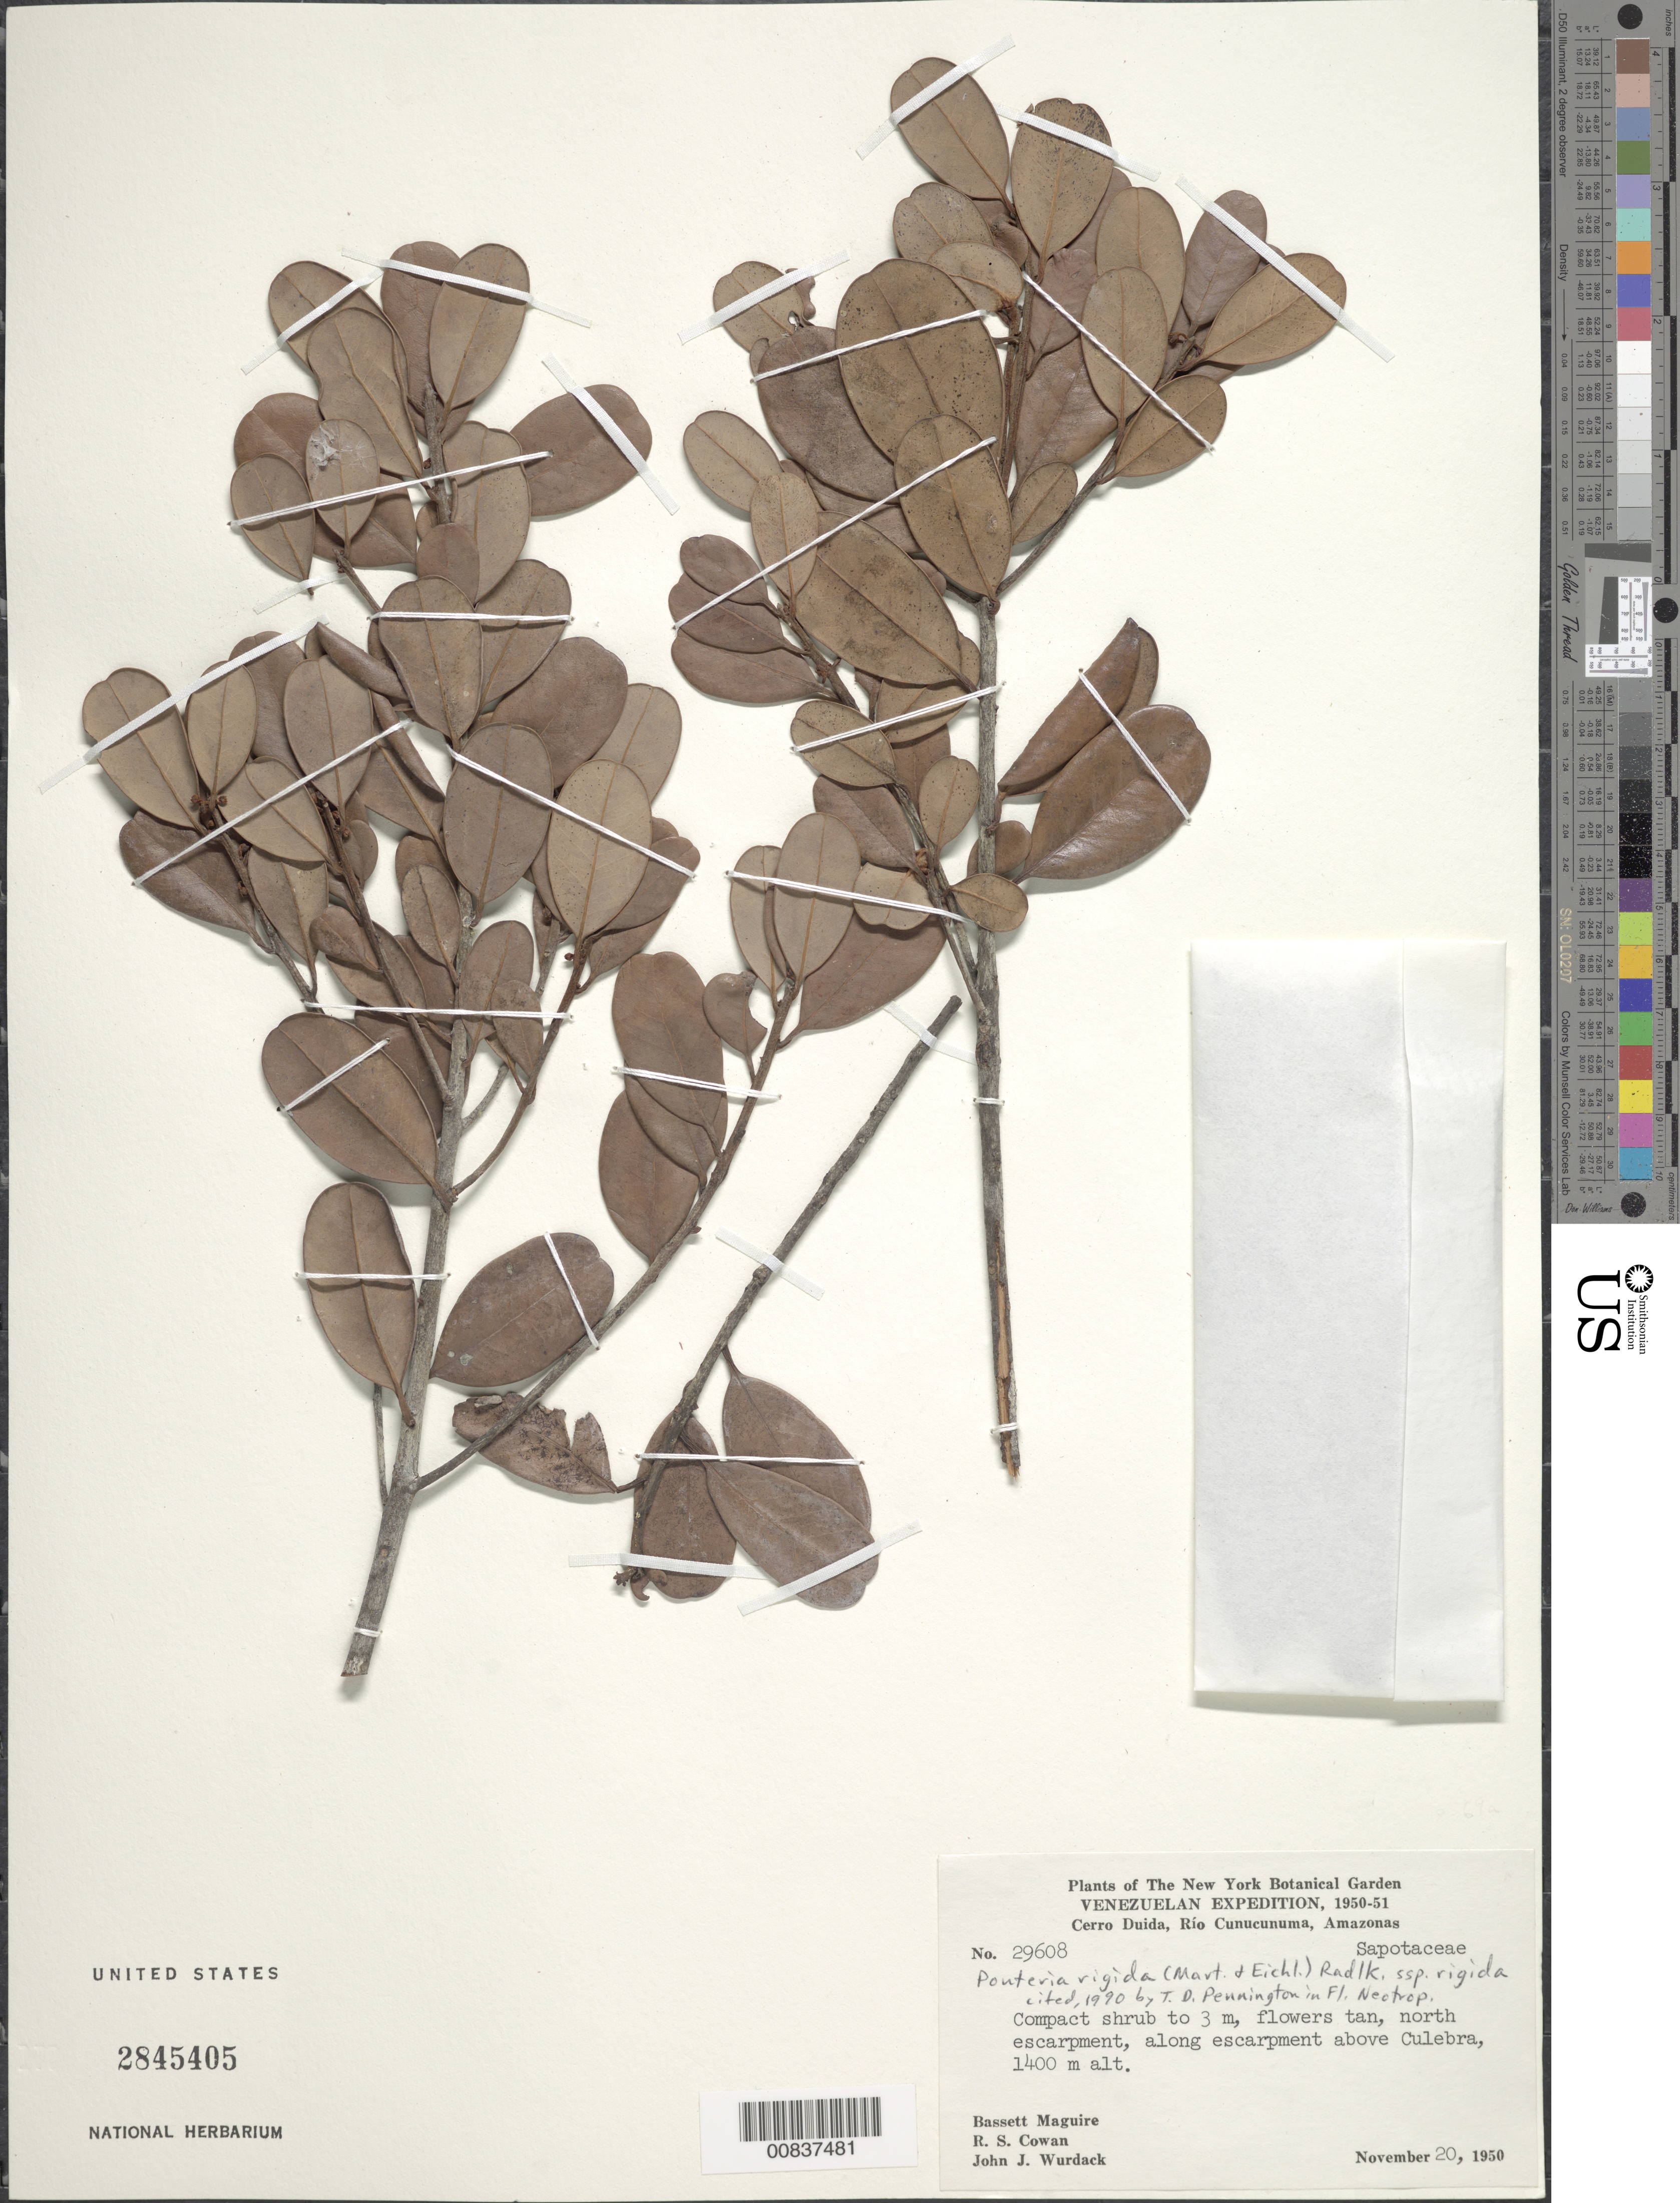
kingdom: Plantae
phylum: Tracheophyta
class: Magnoliopsida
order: Ericales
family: Sapotaceae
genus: Pouteria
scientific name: Pouteria rigida subsp. rigida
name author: (Mart. & Eichler) Radlk.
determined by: Pennington, T. D., (K)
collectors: B. Maguire, R. S. Cowan & J. J. Wurdack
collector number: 29608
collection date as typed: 20-Nov-50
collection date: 1950-11-20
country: Venezuela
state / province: Amazonas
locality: Cerro Duida, Río Cunucunuma, above Culebra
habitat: North escarpment, along escarpment above Culebra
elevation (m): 1400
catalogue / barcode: US 2845405